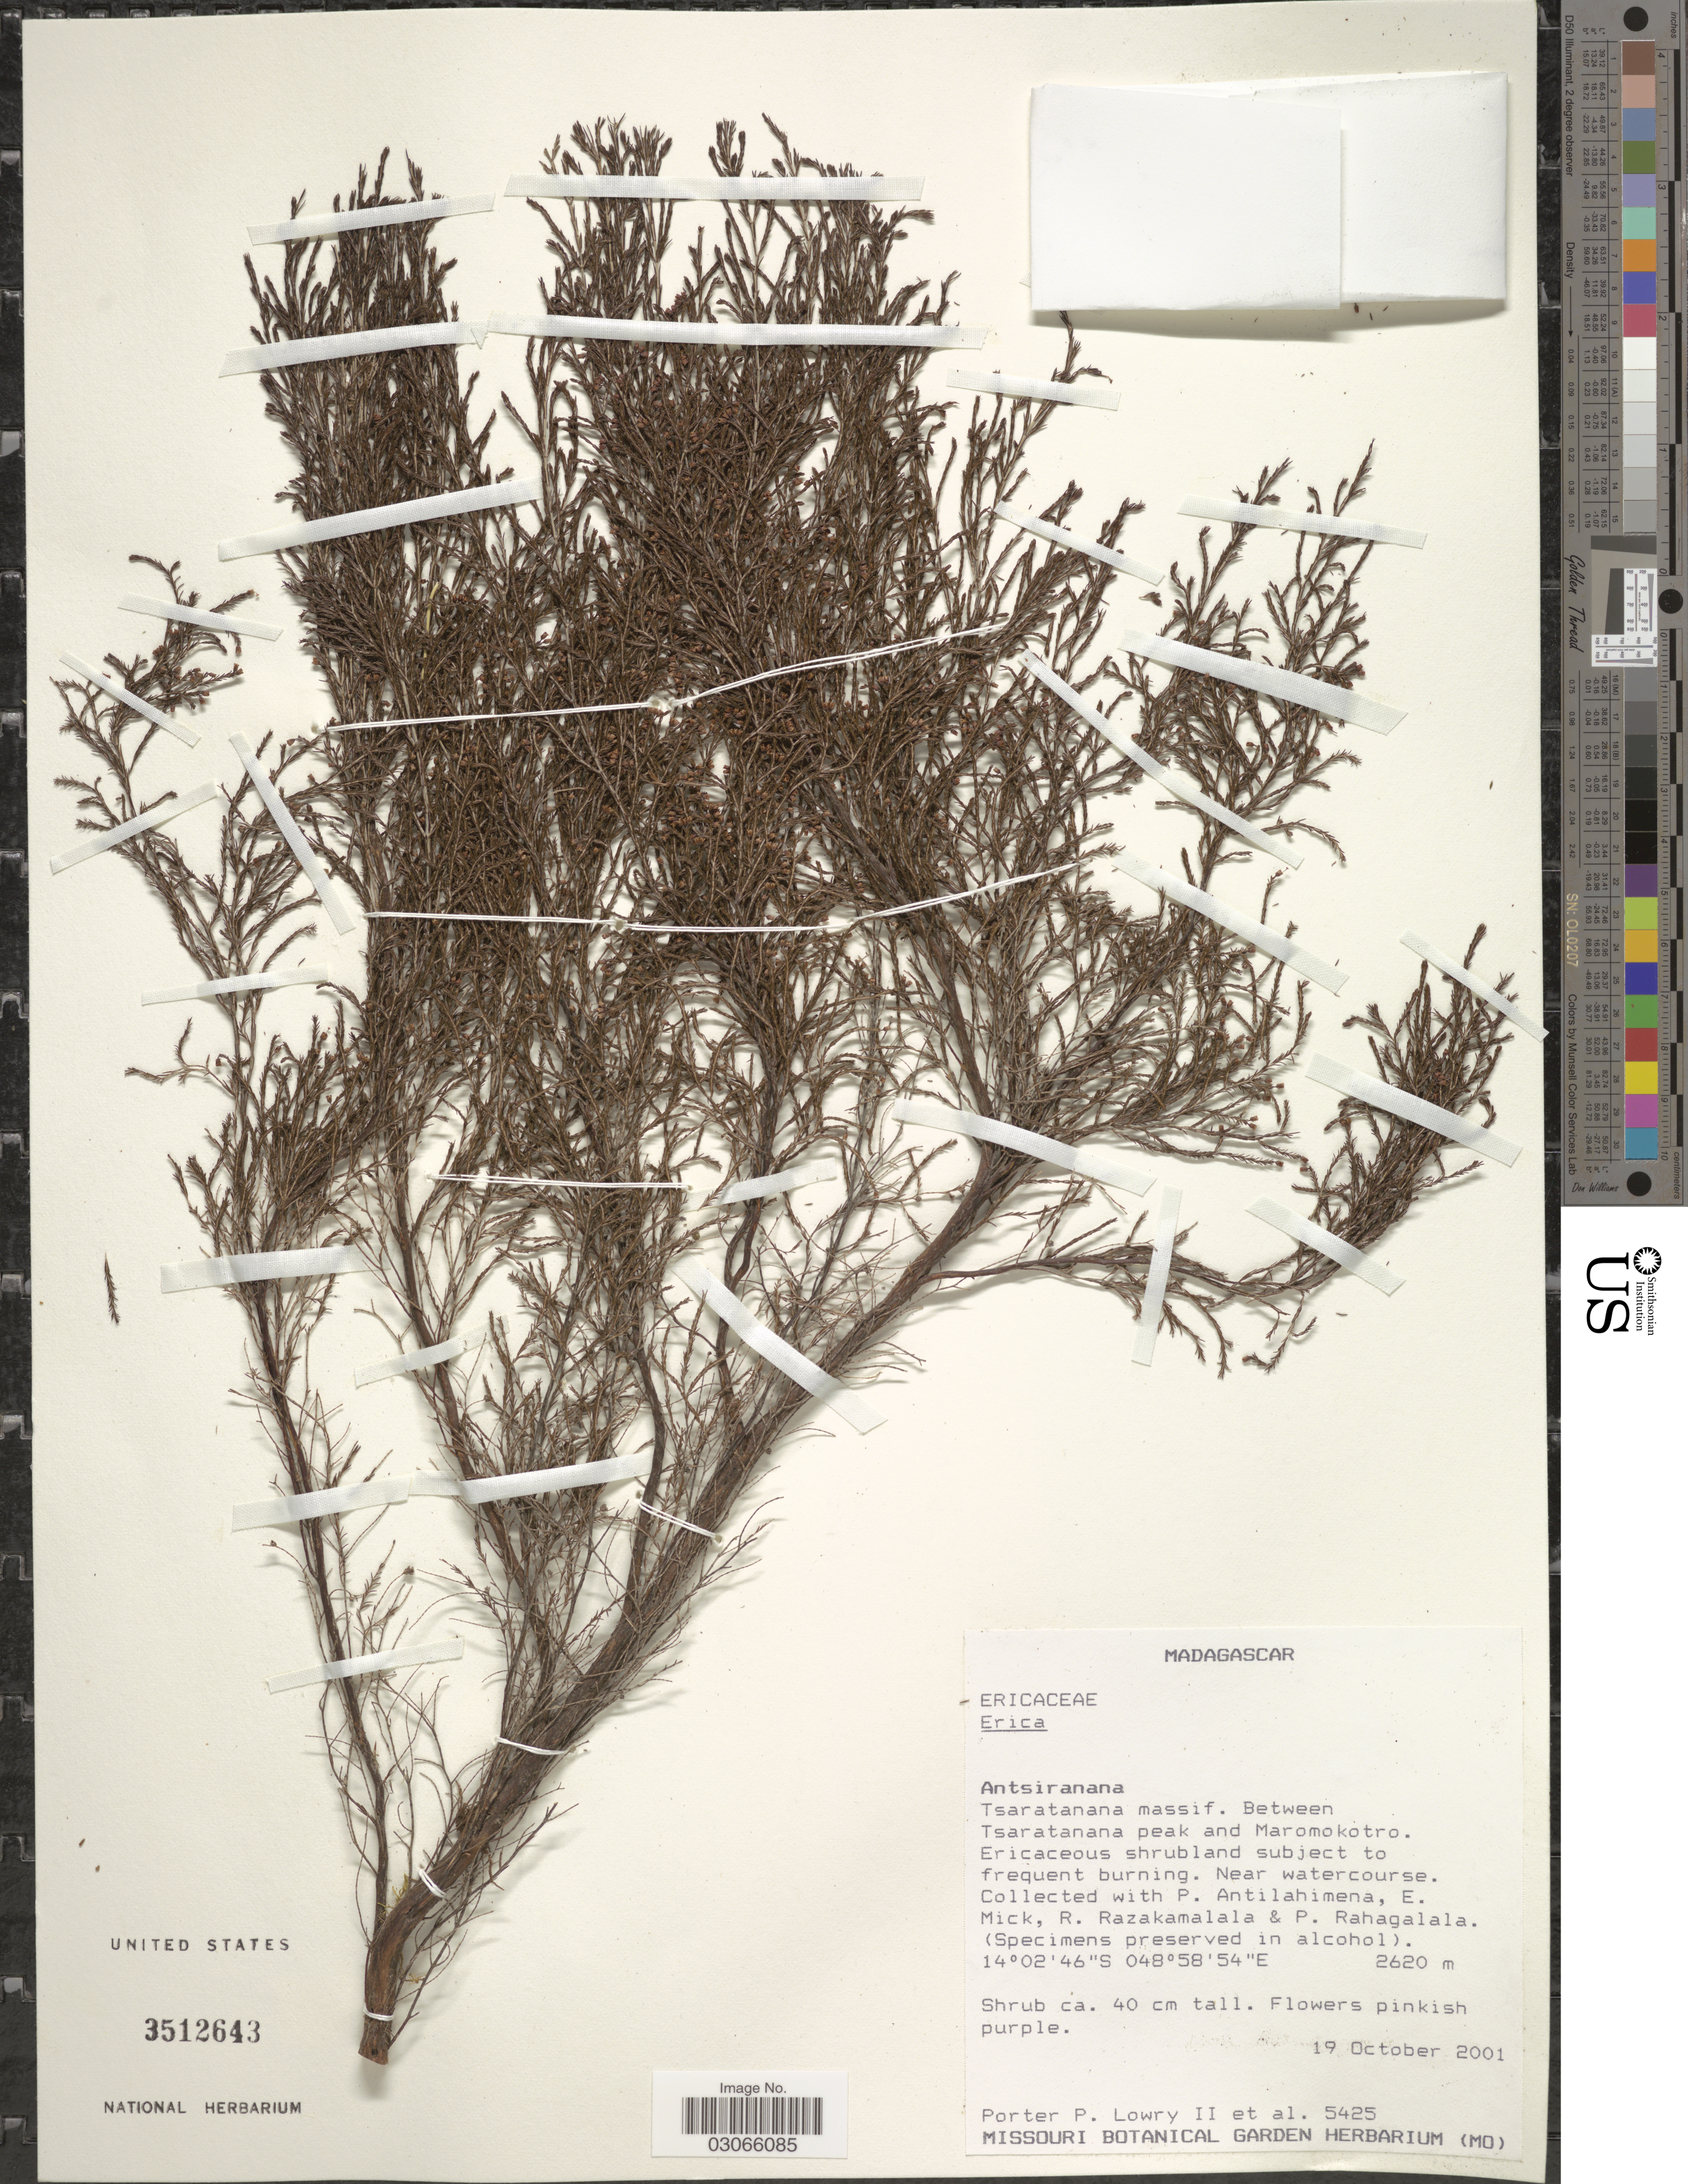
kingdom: Plantae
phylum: Tracheophyta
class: Magnoliopsida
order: Ericales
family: Ericaceae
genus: Erica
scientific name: Erica sp.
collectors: P. P. Lowry, P. Antilahimena, E. Mick, R. Razakamalala & P. Rahagalala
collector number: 5425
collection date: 2001-10-19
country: Madagascar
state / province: Diana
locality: Tsaratanana massif. Between Tsaratanana peak and Maromokotro.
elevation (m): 2620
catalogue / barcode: US 3512643